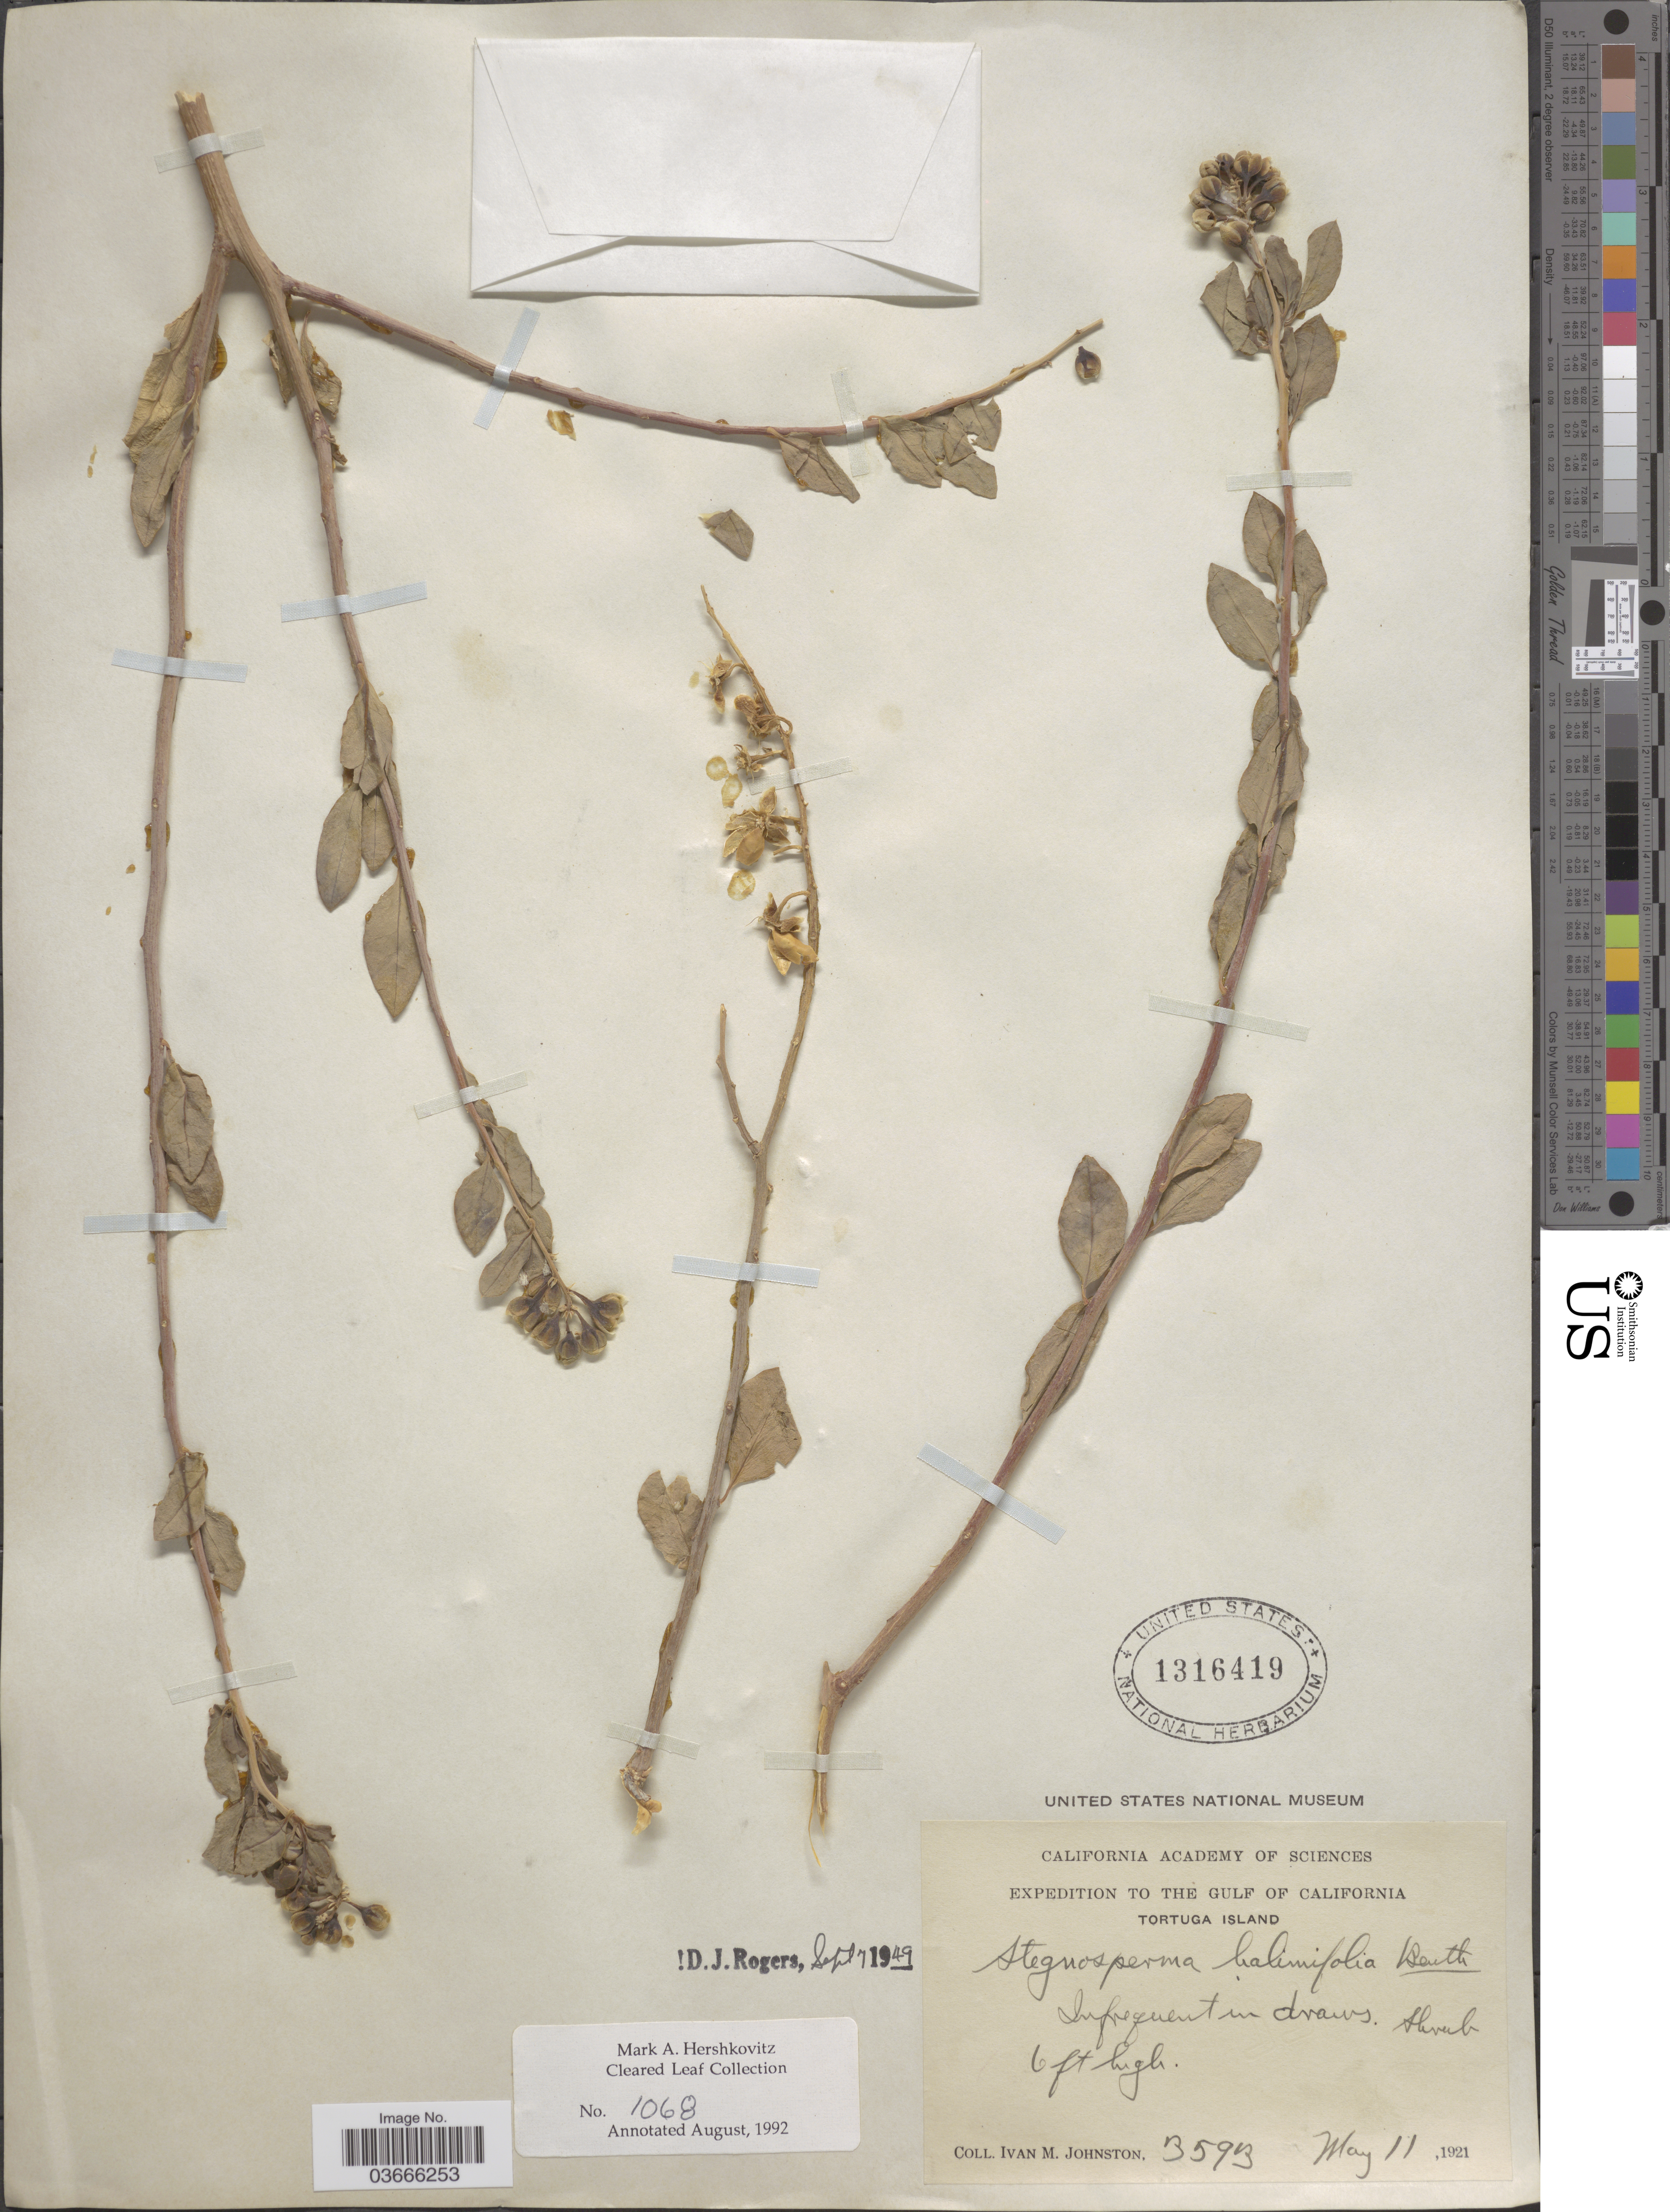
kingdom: Plantae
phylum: Tracheophyta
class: Magnoliopsida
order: Caryophyllales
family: Stegnospermataceae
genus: Stegnosperma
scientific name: Stegnosperma halimifolium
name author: Benth.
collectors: I.M. Johnston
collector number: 3593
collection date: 1921-05-11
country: Mexico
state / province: Baja California Sur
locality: The Gulf of California. Tortuga Island.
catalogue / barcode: US 1316419